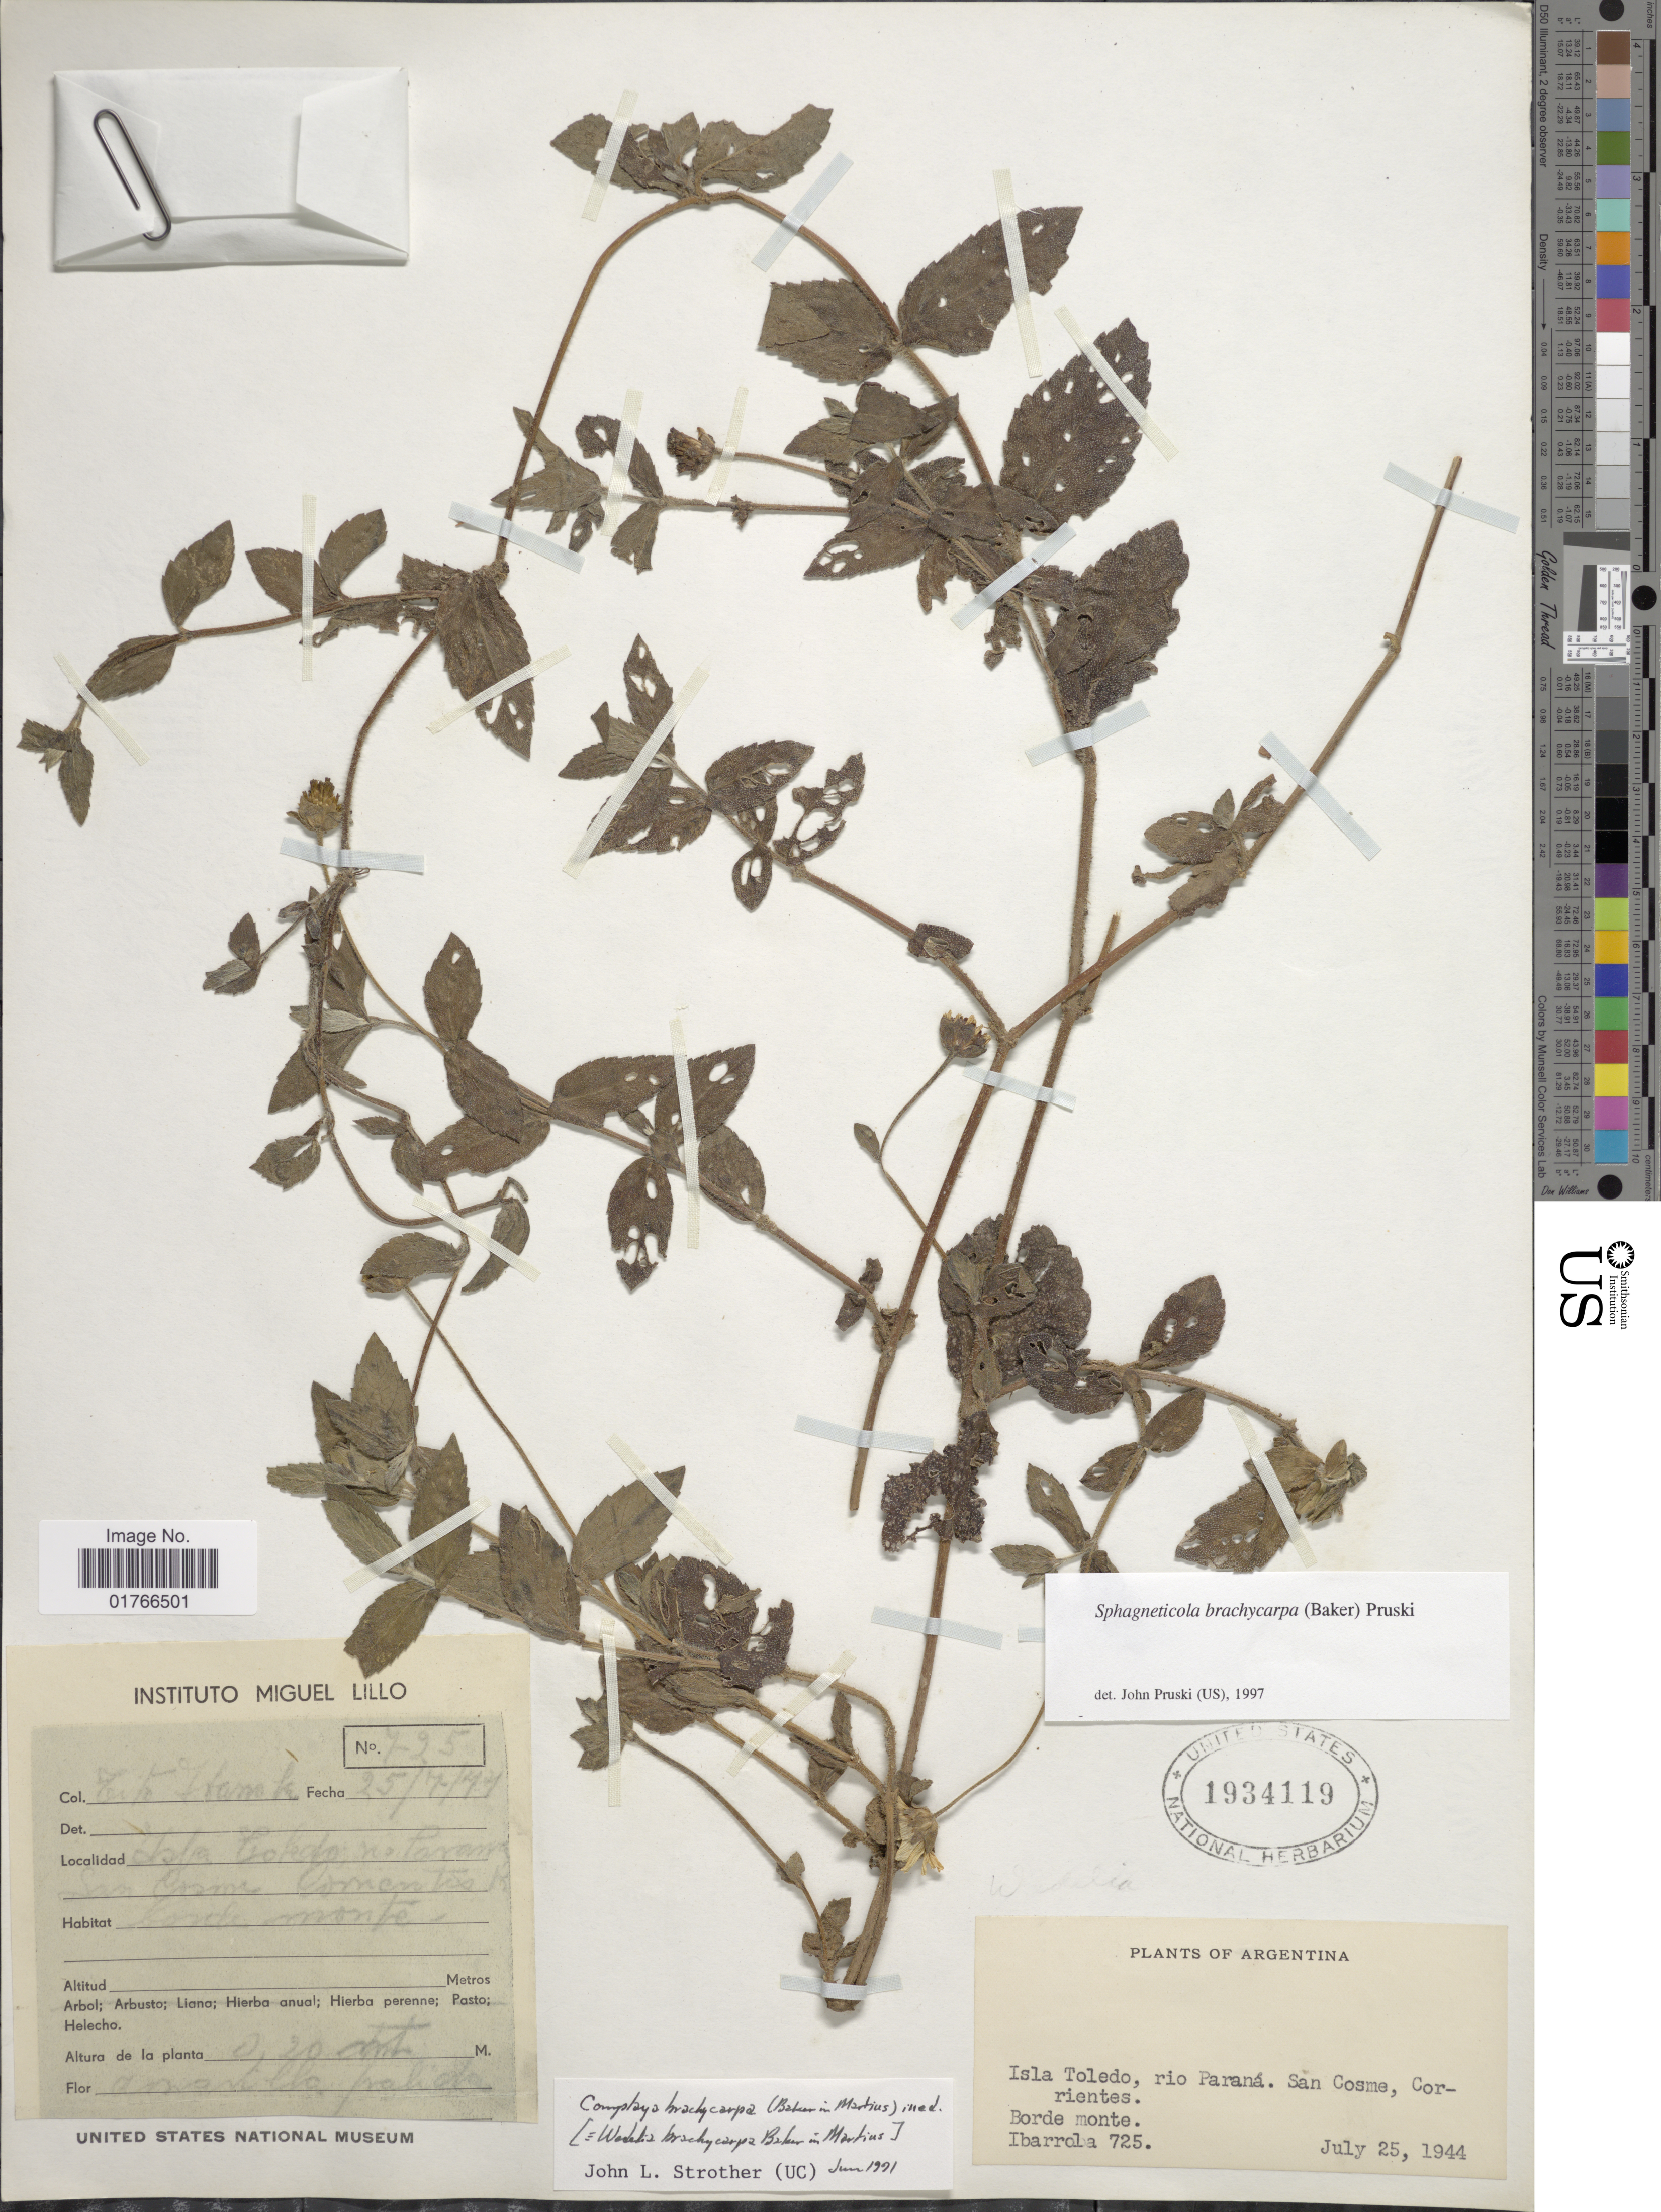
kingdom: Plantae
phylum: Tracheophyta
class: Magnoliopsida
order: Asterales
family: Asteraceae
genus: Sphagneticola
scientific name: Sphagneticola brachycarpa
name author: (Baker) Pruski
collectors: T. Ibarrola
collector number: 725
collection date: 1944-07-25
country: Argentina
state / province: Corrientes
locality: Isla Toledo, rio Parana, San Cosme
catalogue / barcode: US 1934119